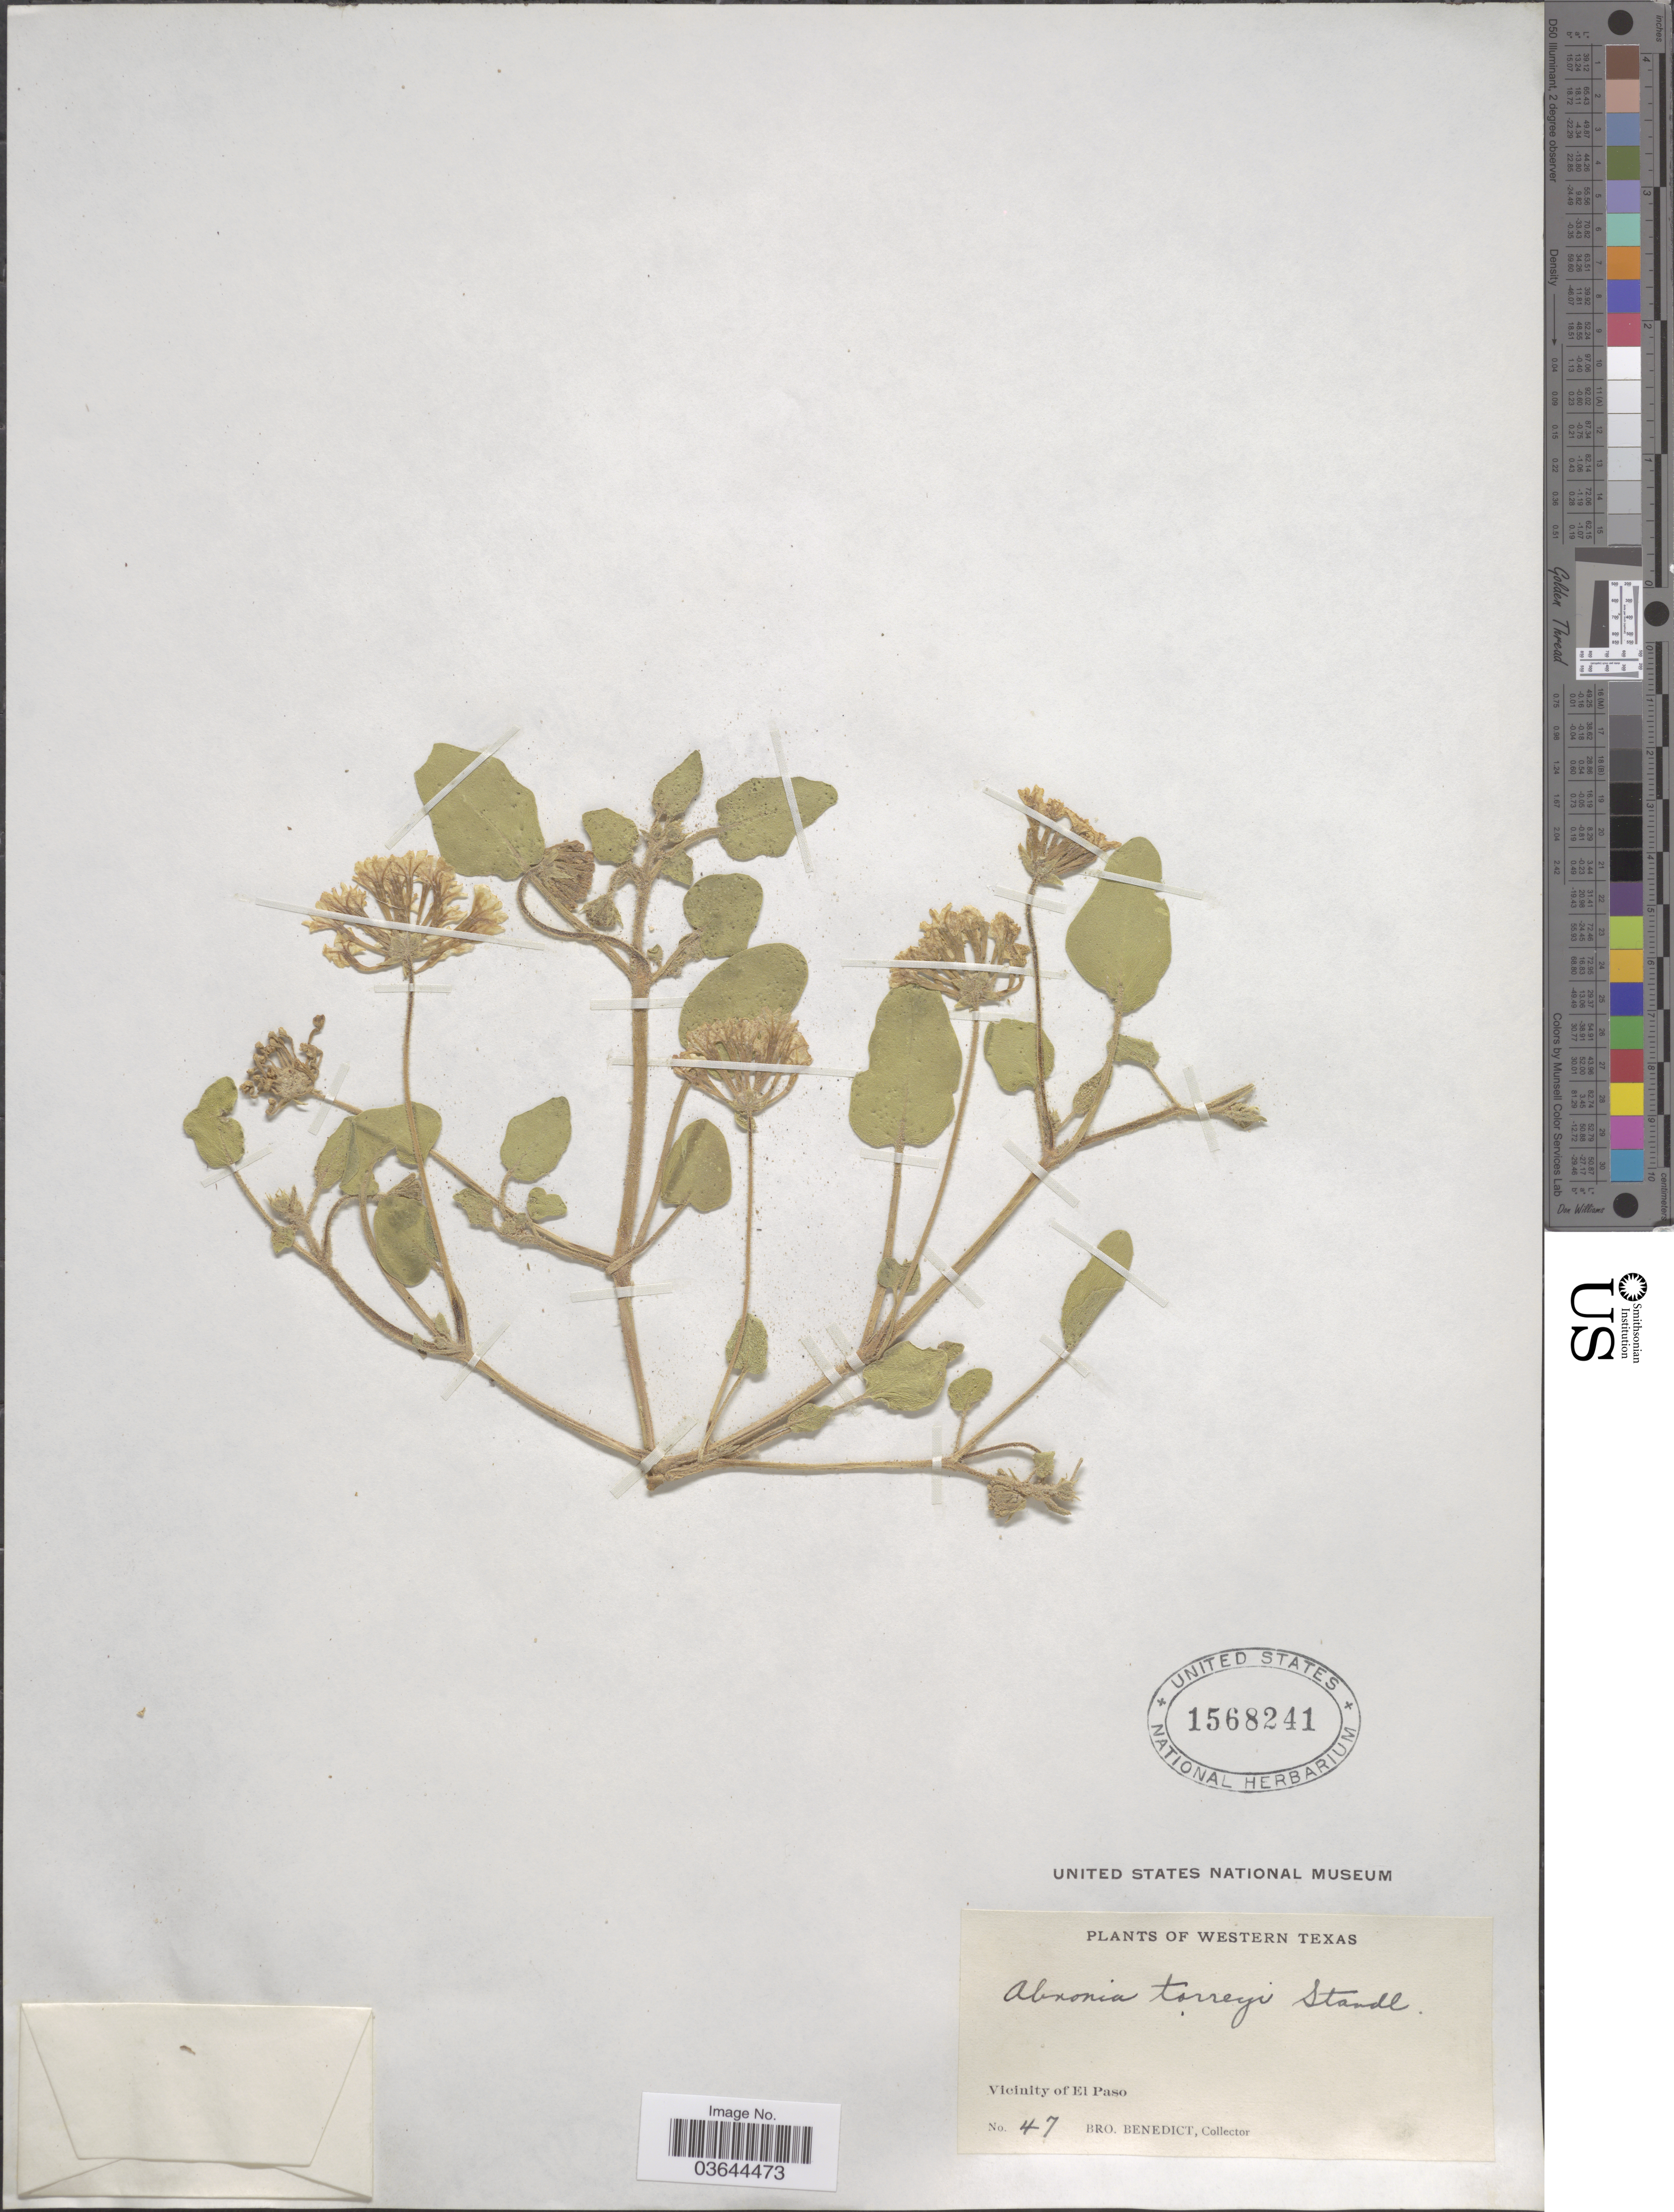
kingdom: Plantae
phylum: Tracheophyta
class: Magnoliopsida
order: Caryophyllales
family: Nyctaginaceae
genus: Abronia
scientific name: Abronia angustifolia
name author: Greene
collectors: B. Ayers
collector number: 47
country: United States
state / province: Texas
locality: Western Texas, Vicinity of El Paso.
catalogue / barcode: US 1568241